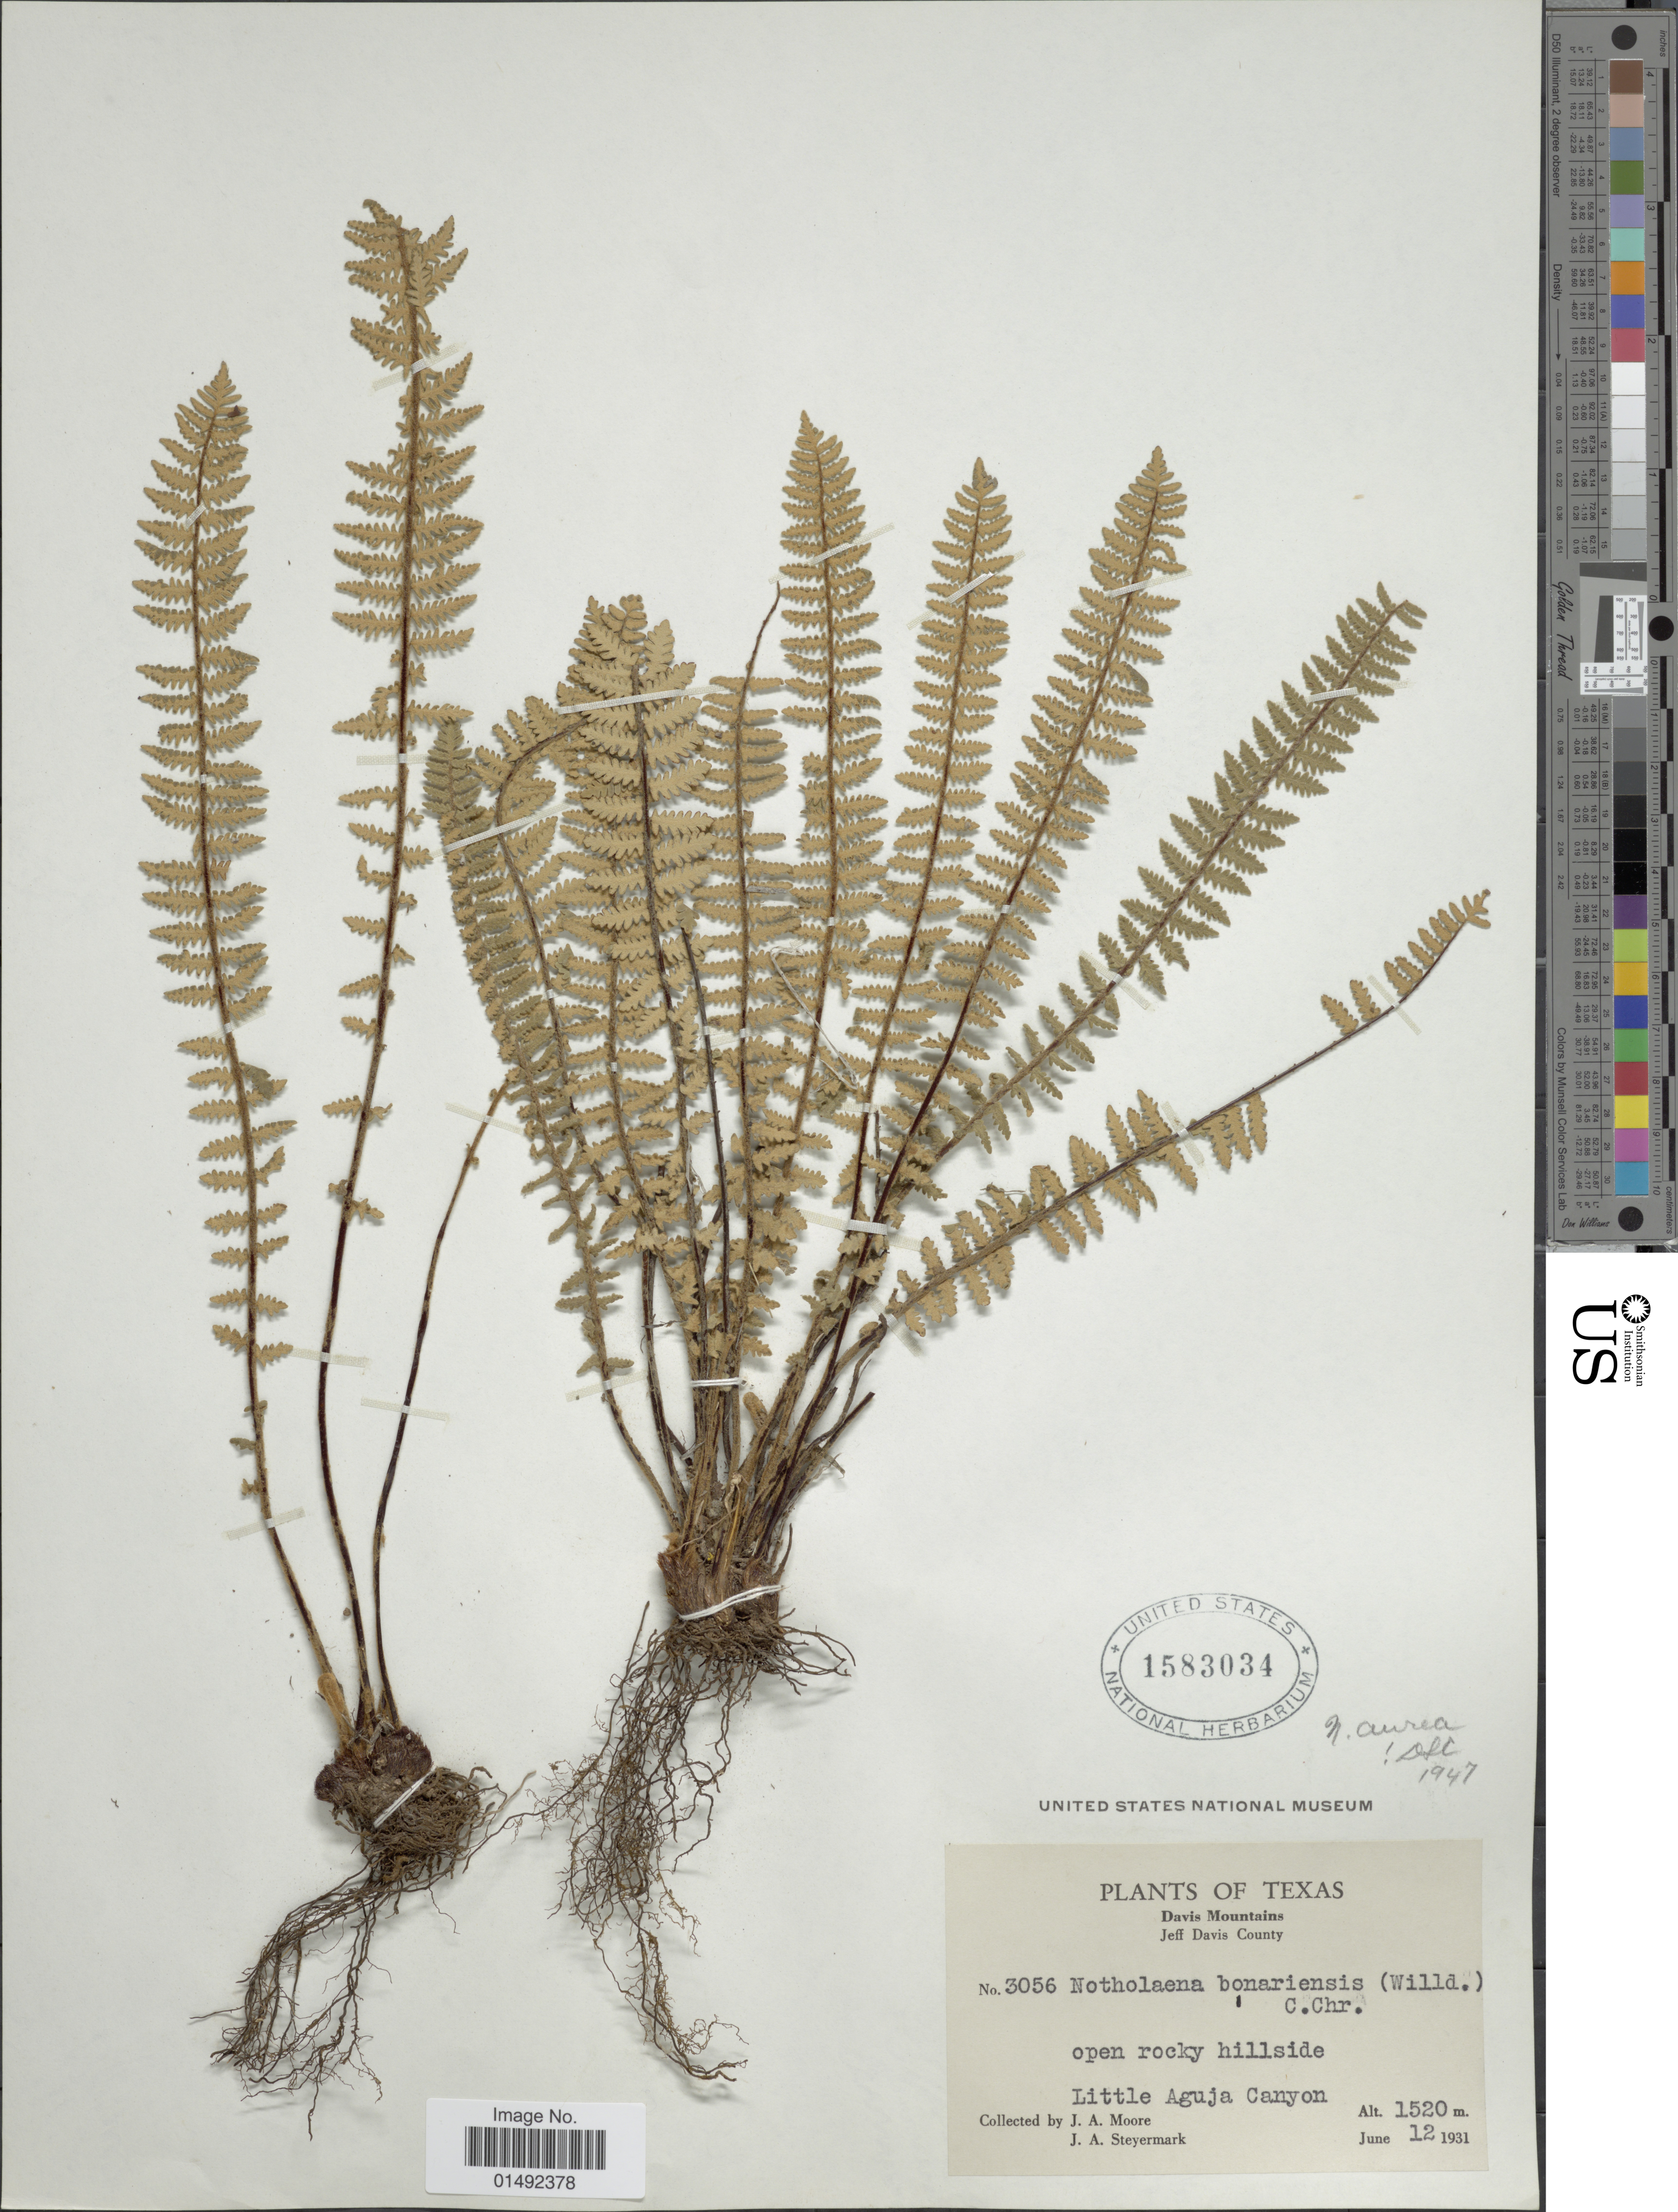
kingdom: Plantae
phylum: Tracheophyta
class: Polypodiopsida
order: Polypodiales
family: Pteridaceae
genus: Myriopteris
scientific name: Myriopteris aurea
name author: (Poir.) Grusz & Windham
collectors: J. A. Moore & J. Steyermark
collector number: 3056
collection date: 1931-06-12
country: United States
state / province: Texas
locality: Davis Mountain, Jeff Davis County, open rocky hillside, Little Aguja Canyon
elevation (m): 1520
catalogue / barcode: US 1583034